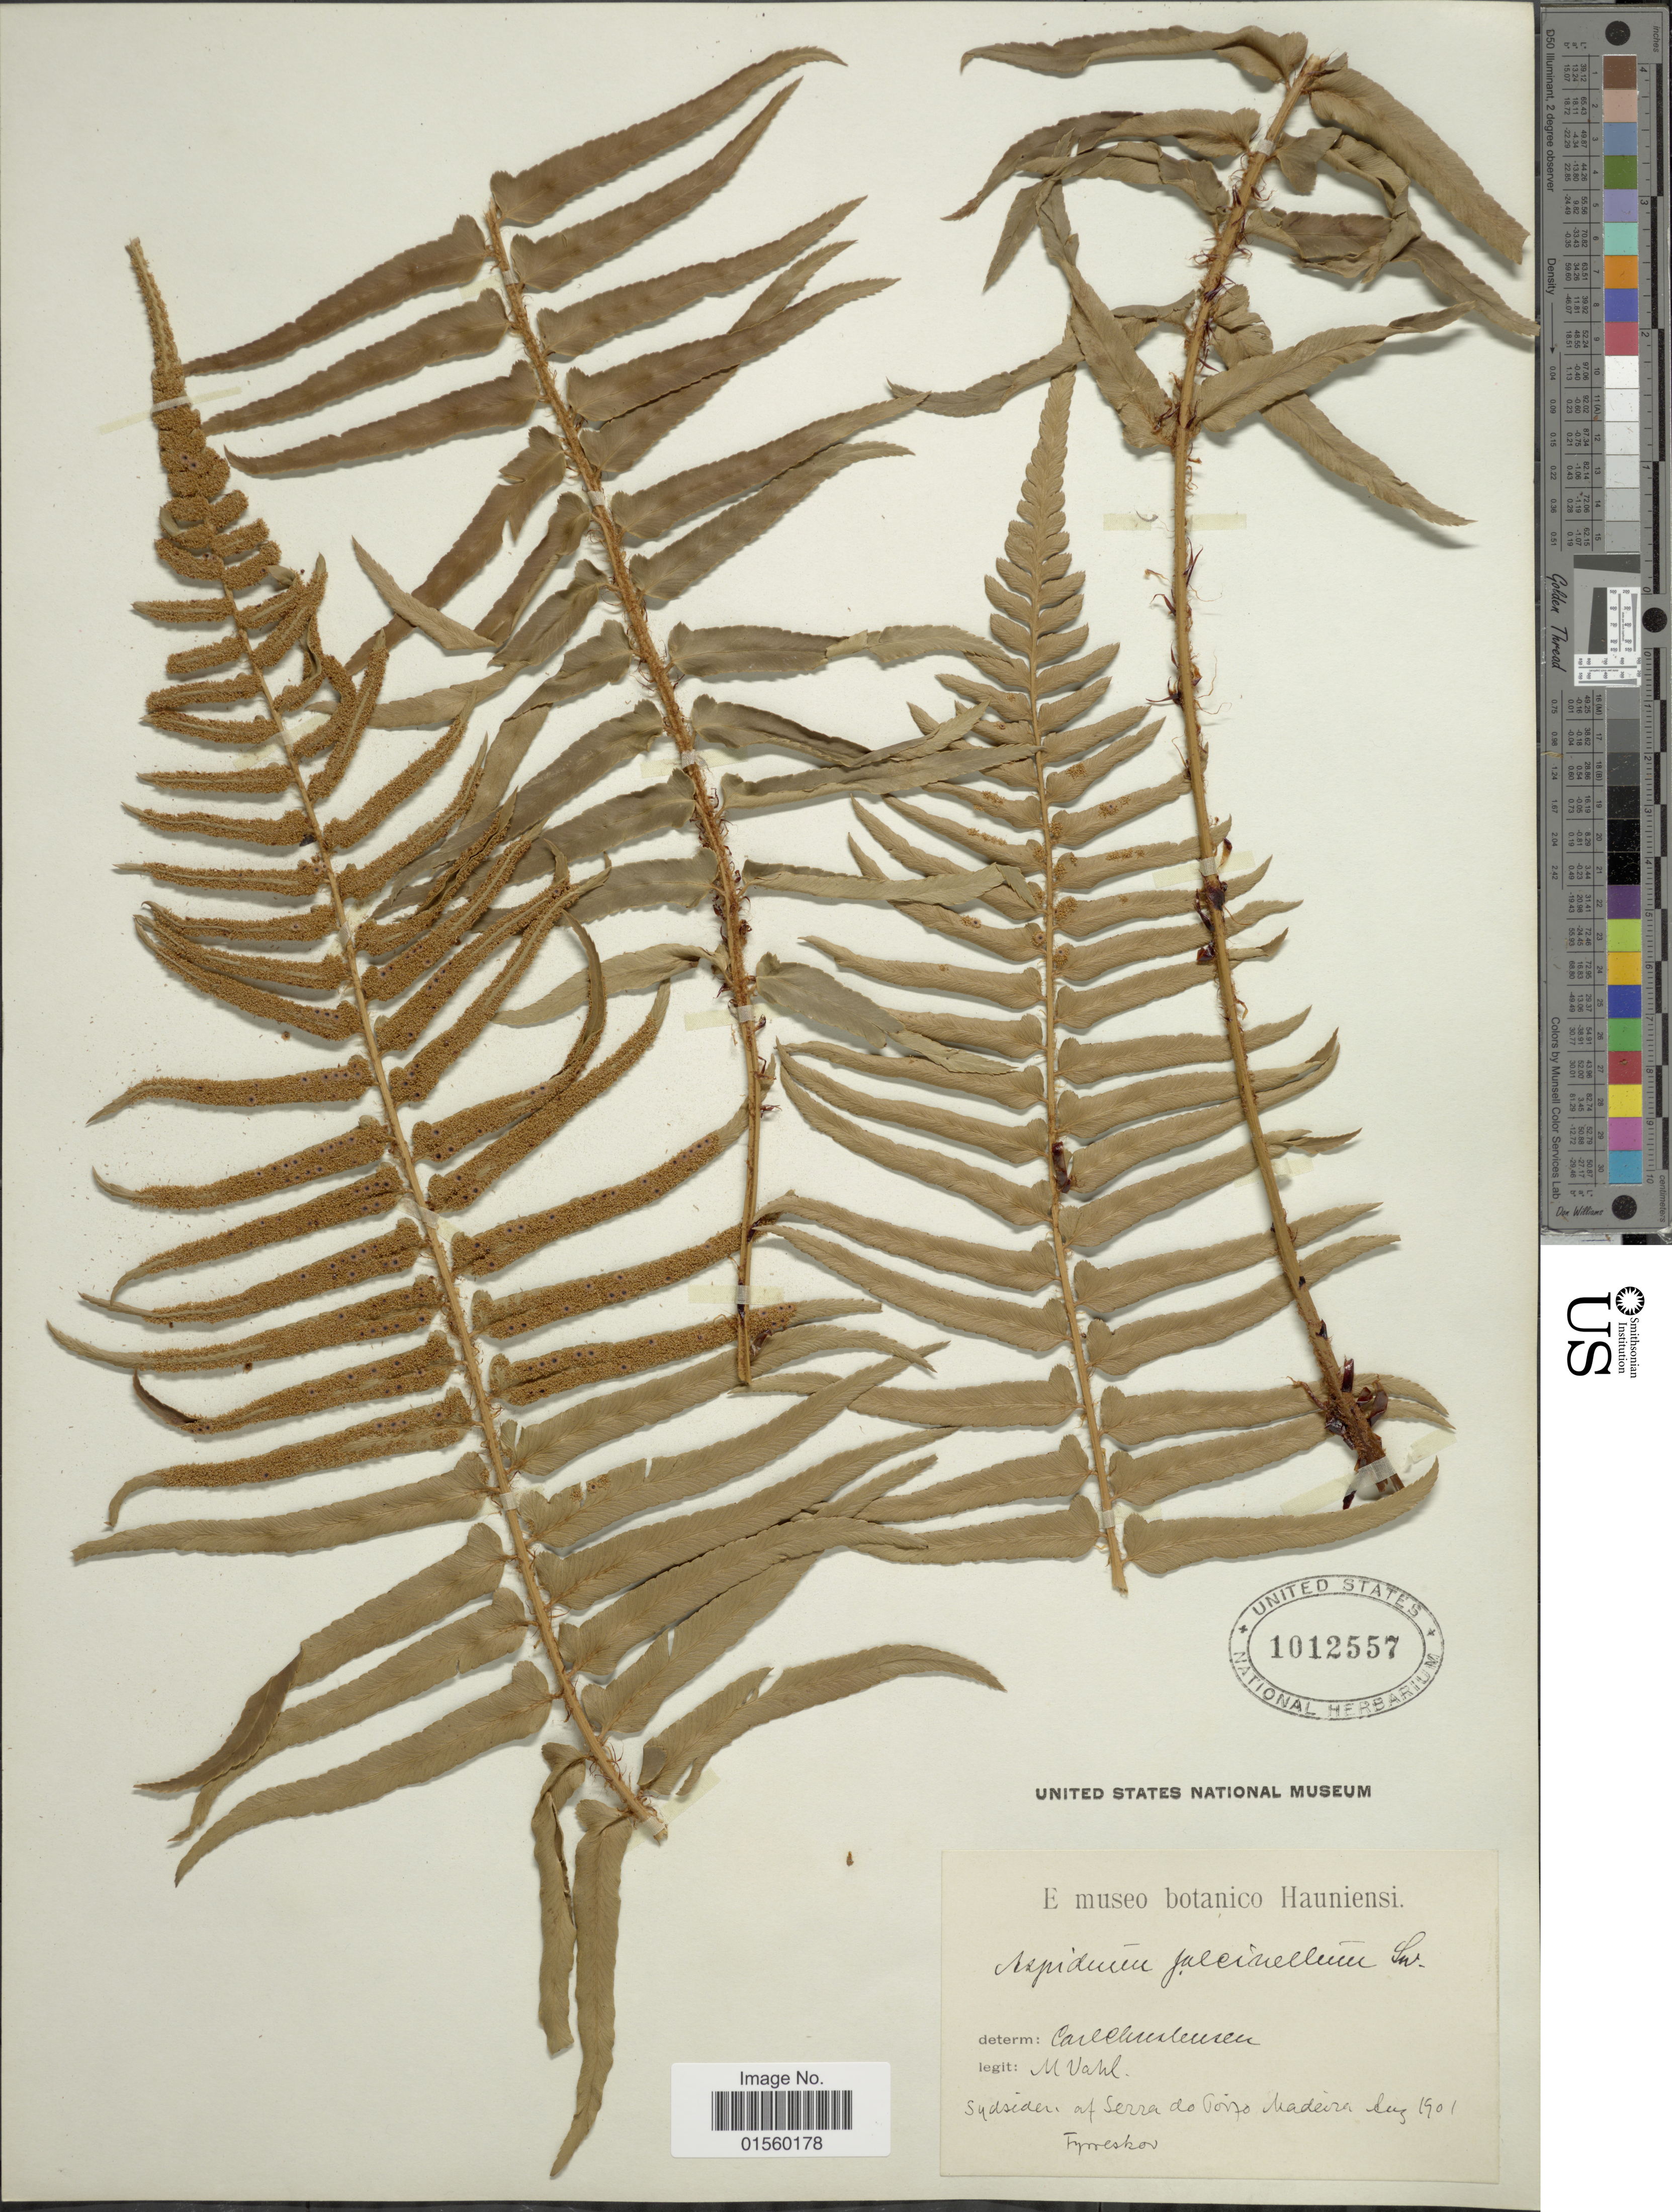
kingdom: Plantae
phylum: Tracheophyta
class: Polypodiopsida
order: Polypodiales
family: Dryopteridaceae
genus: Polystichum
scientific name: Polystichum falcinellum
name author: C. Presl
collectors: M. Vahl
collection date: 1901-08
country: Portugal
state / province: Madeira (Aut. Reg.)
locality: Sudseder at Serra do Ponjo [interpreted]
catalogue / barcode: US 1012557